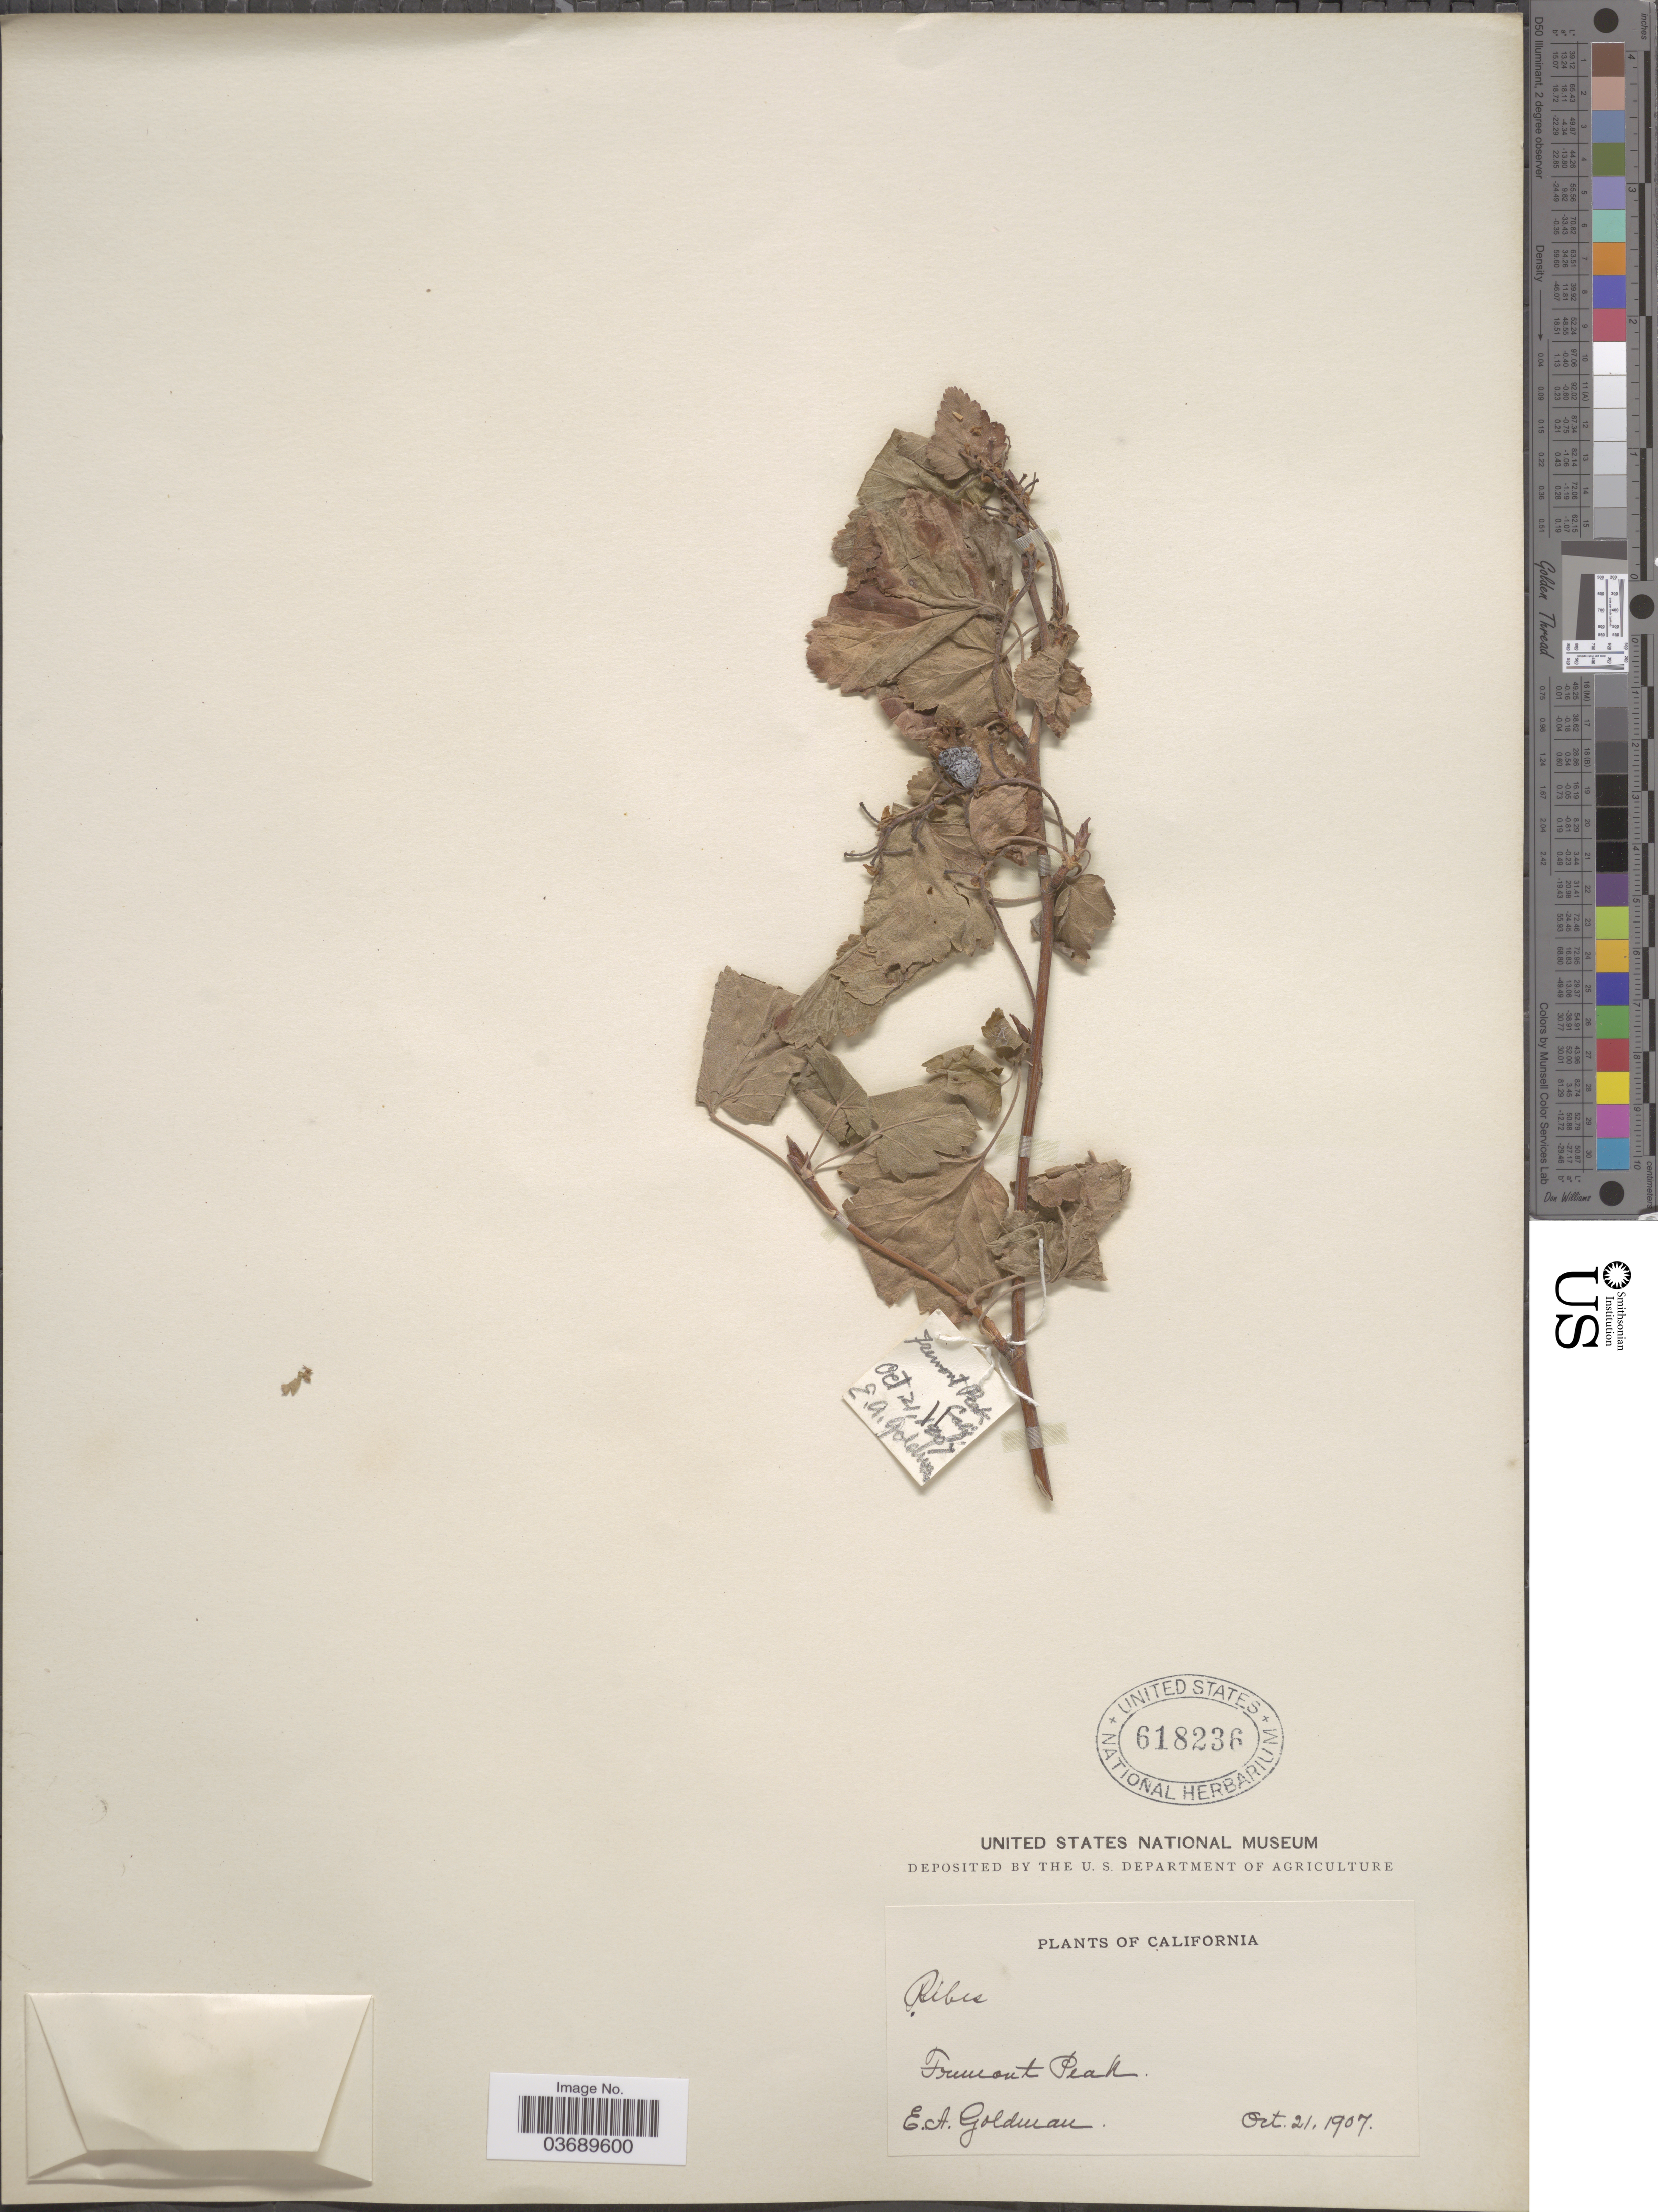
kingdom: Plantae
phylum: Tracheophyta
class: Magnoliopsida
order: Saxifragales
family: Grossulariaceae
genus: Ribes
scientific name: Ribes sp.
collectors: E. A. Goldman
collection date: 1907-10-21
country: United States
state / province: California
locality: Fremont Peak.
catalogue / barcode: US 618236